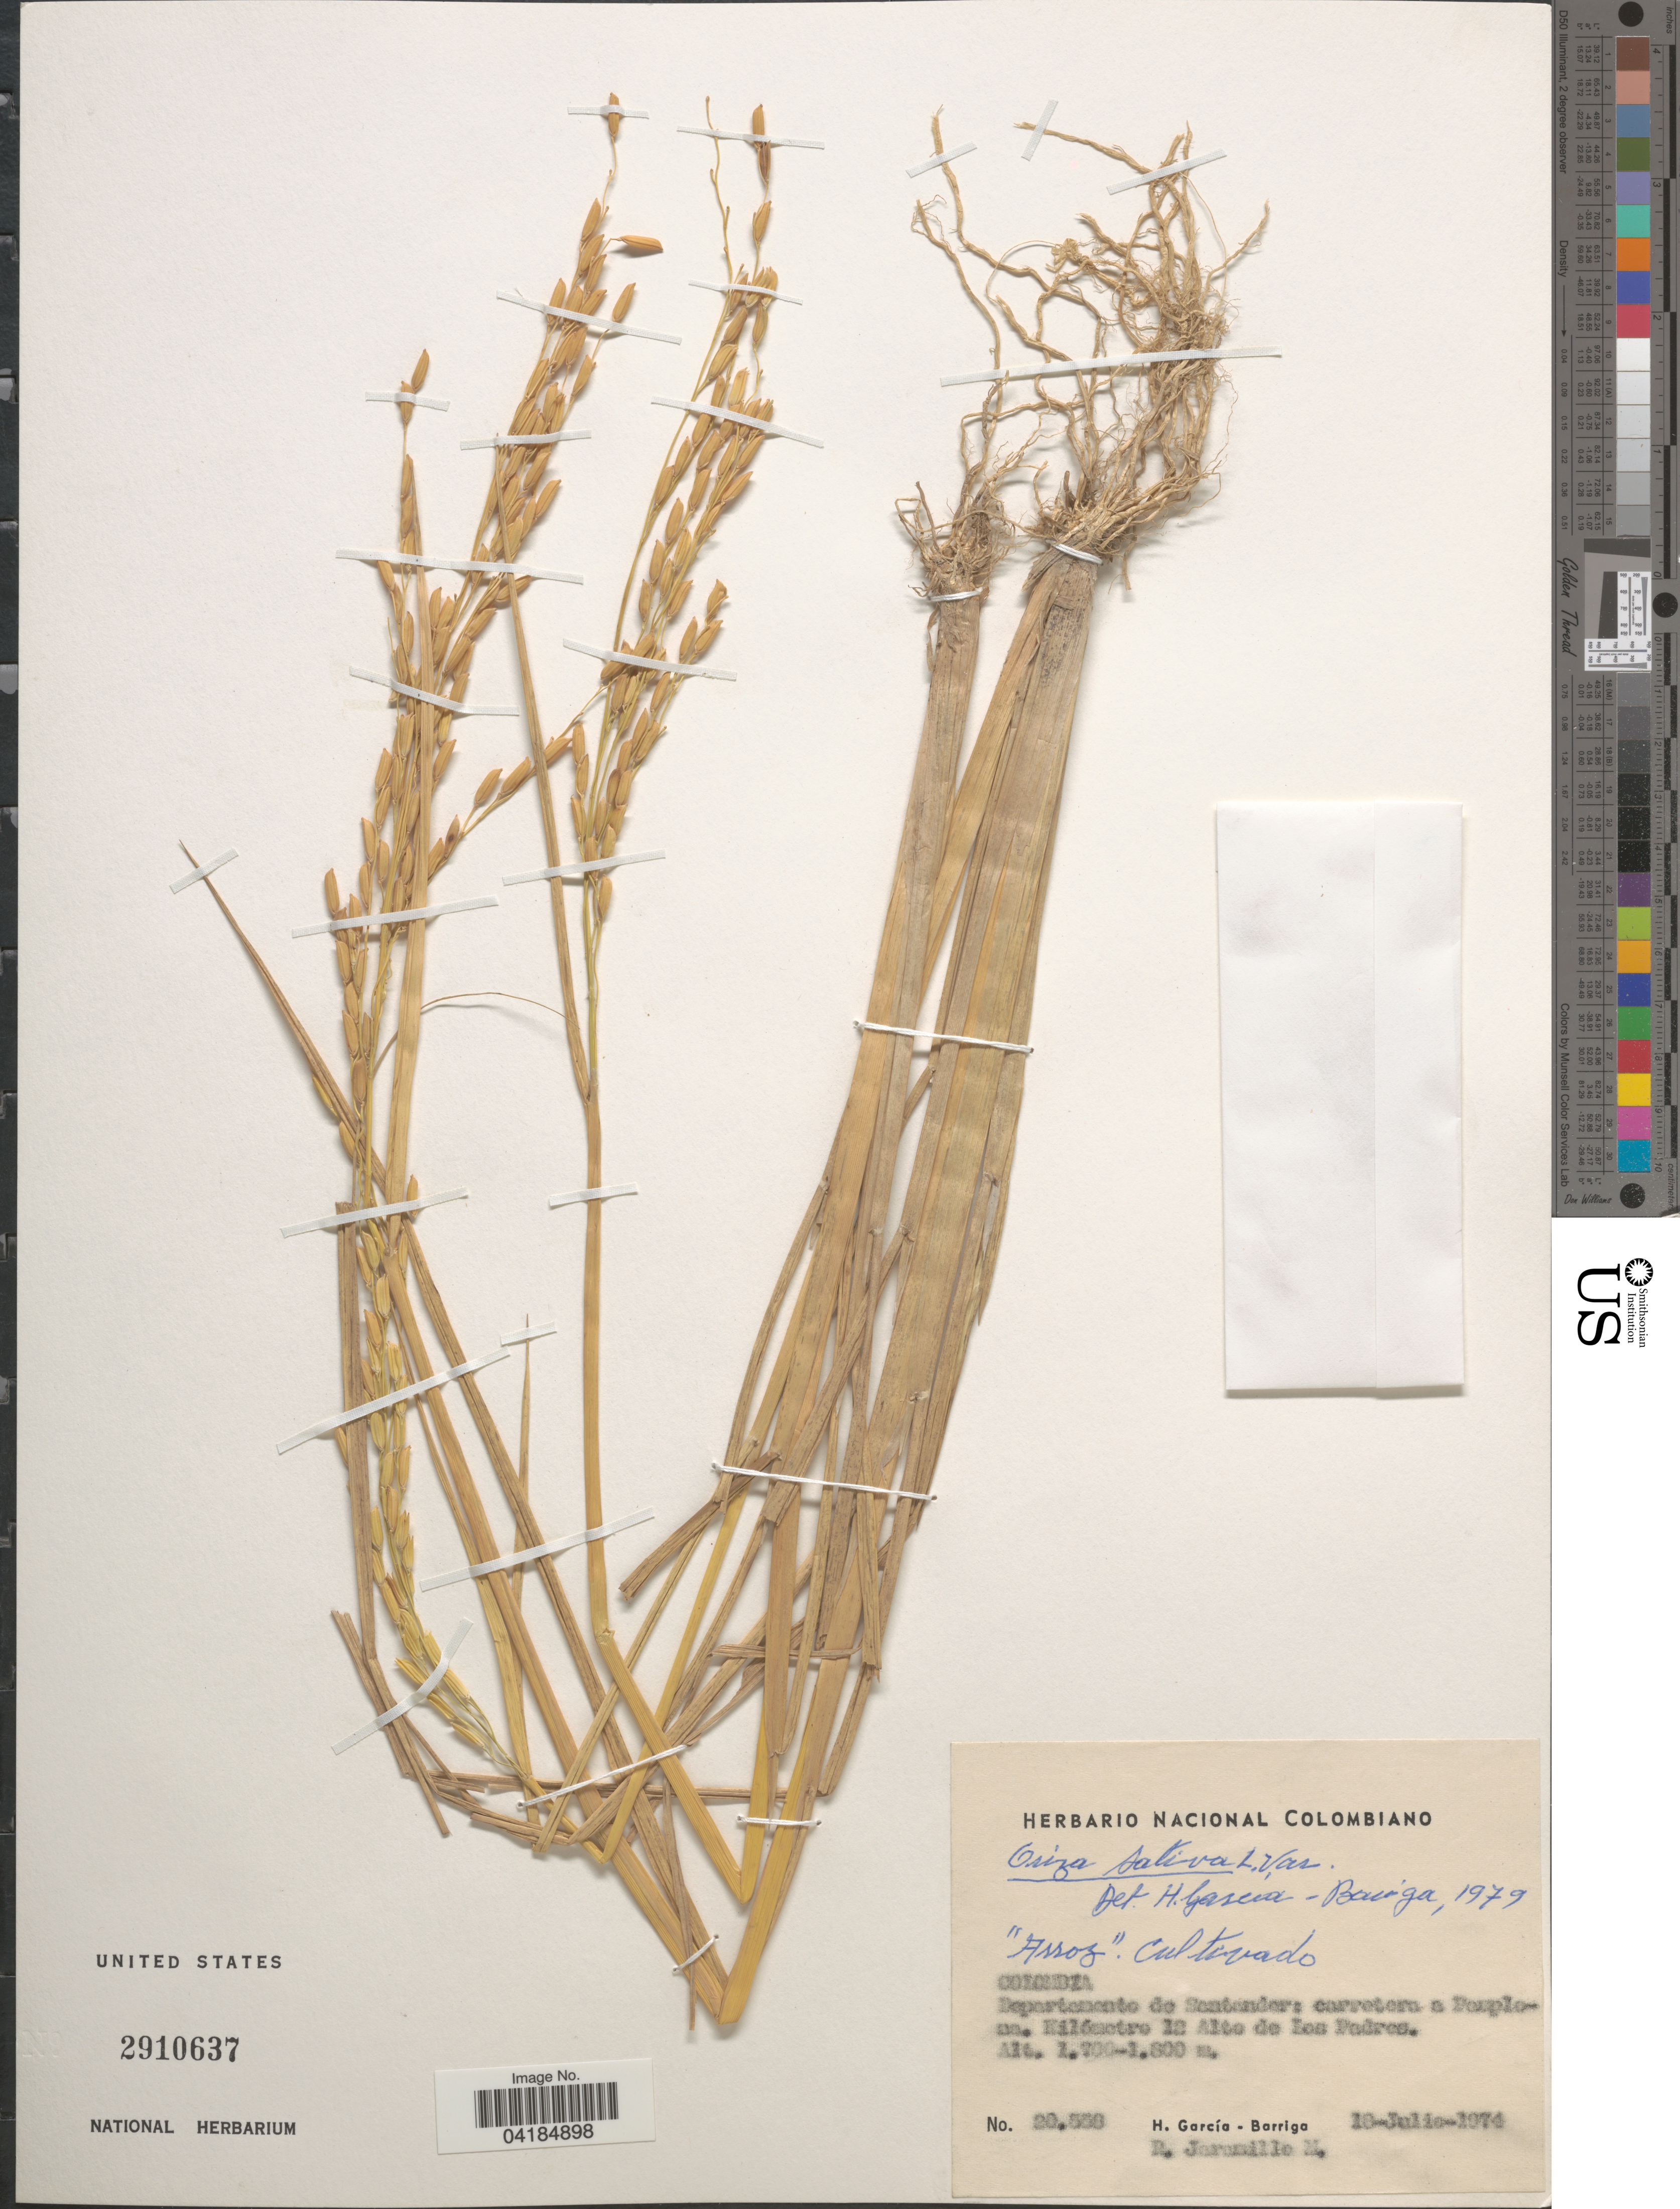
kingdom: Plantae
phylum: Tracheophyta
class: Liliopsida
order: Poales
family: Poaceae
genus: Oryza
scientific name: Oryza sativa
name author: L.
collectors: H. García Barriga & R. Jaramillo M.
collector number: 20558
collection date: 1974-07-18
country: Colombia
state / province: Santander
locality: Departamento de Santander: carretera a Parpleam [interpreted]. Kilómetre 18 Alto de Las Padres.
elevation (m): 1700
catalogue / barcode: US 2910637